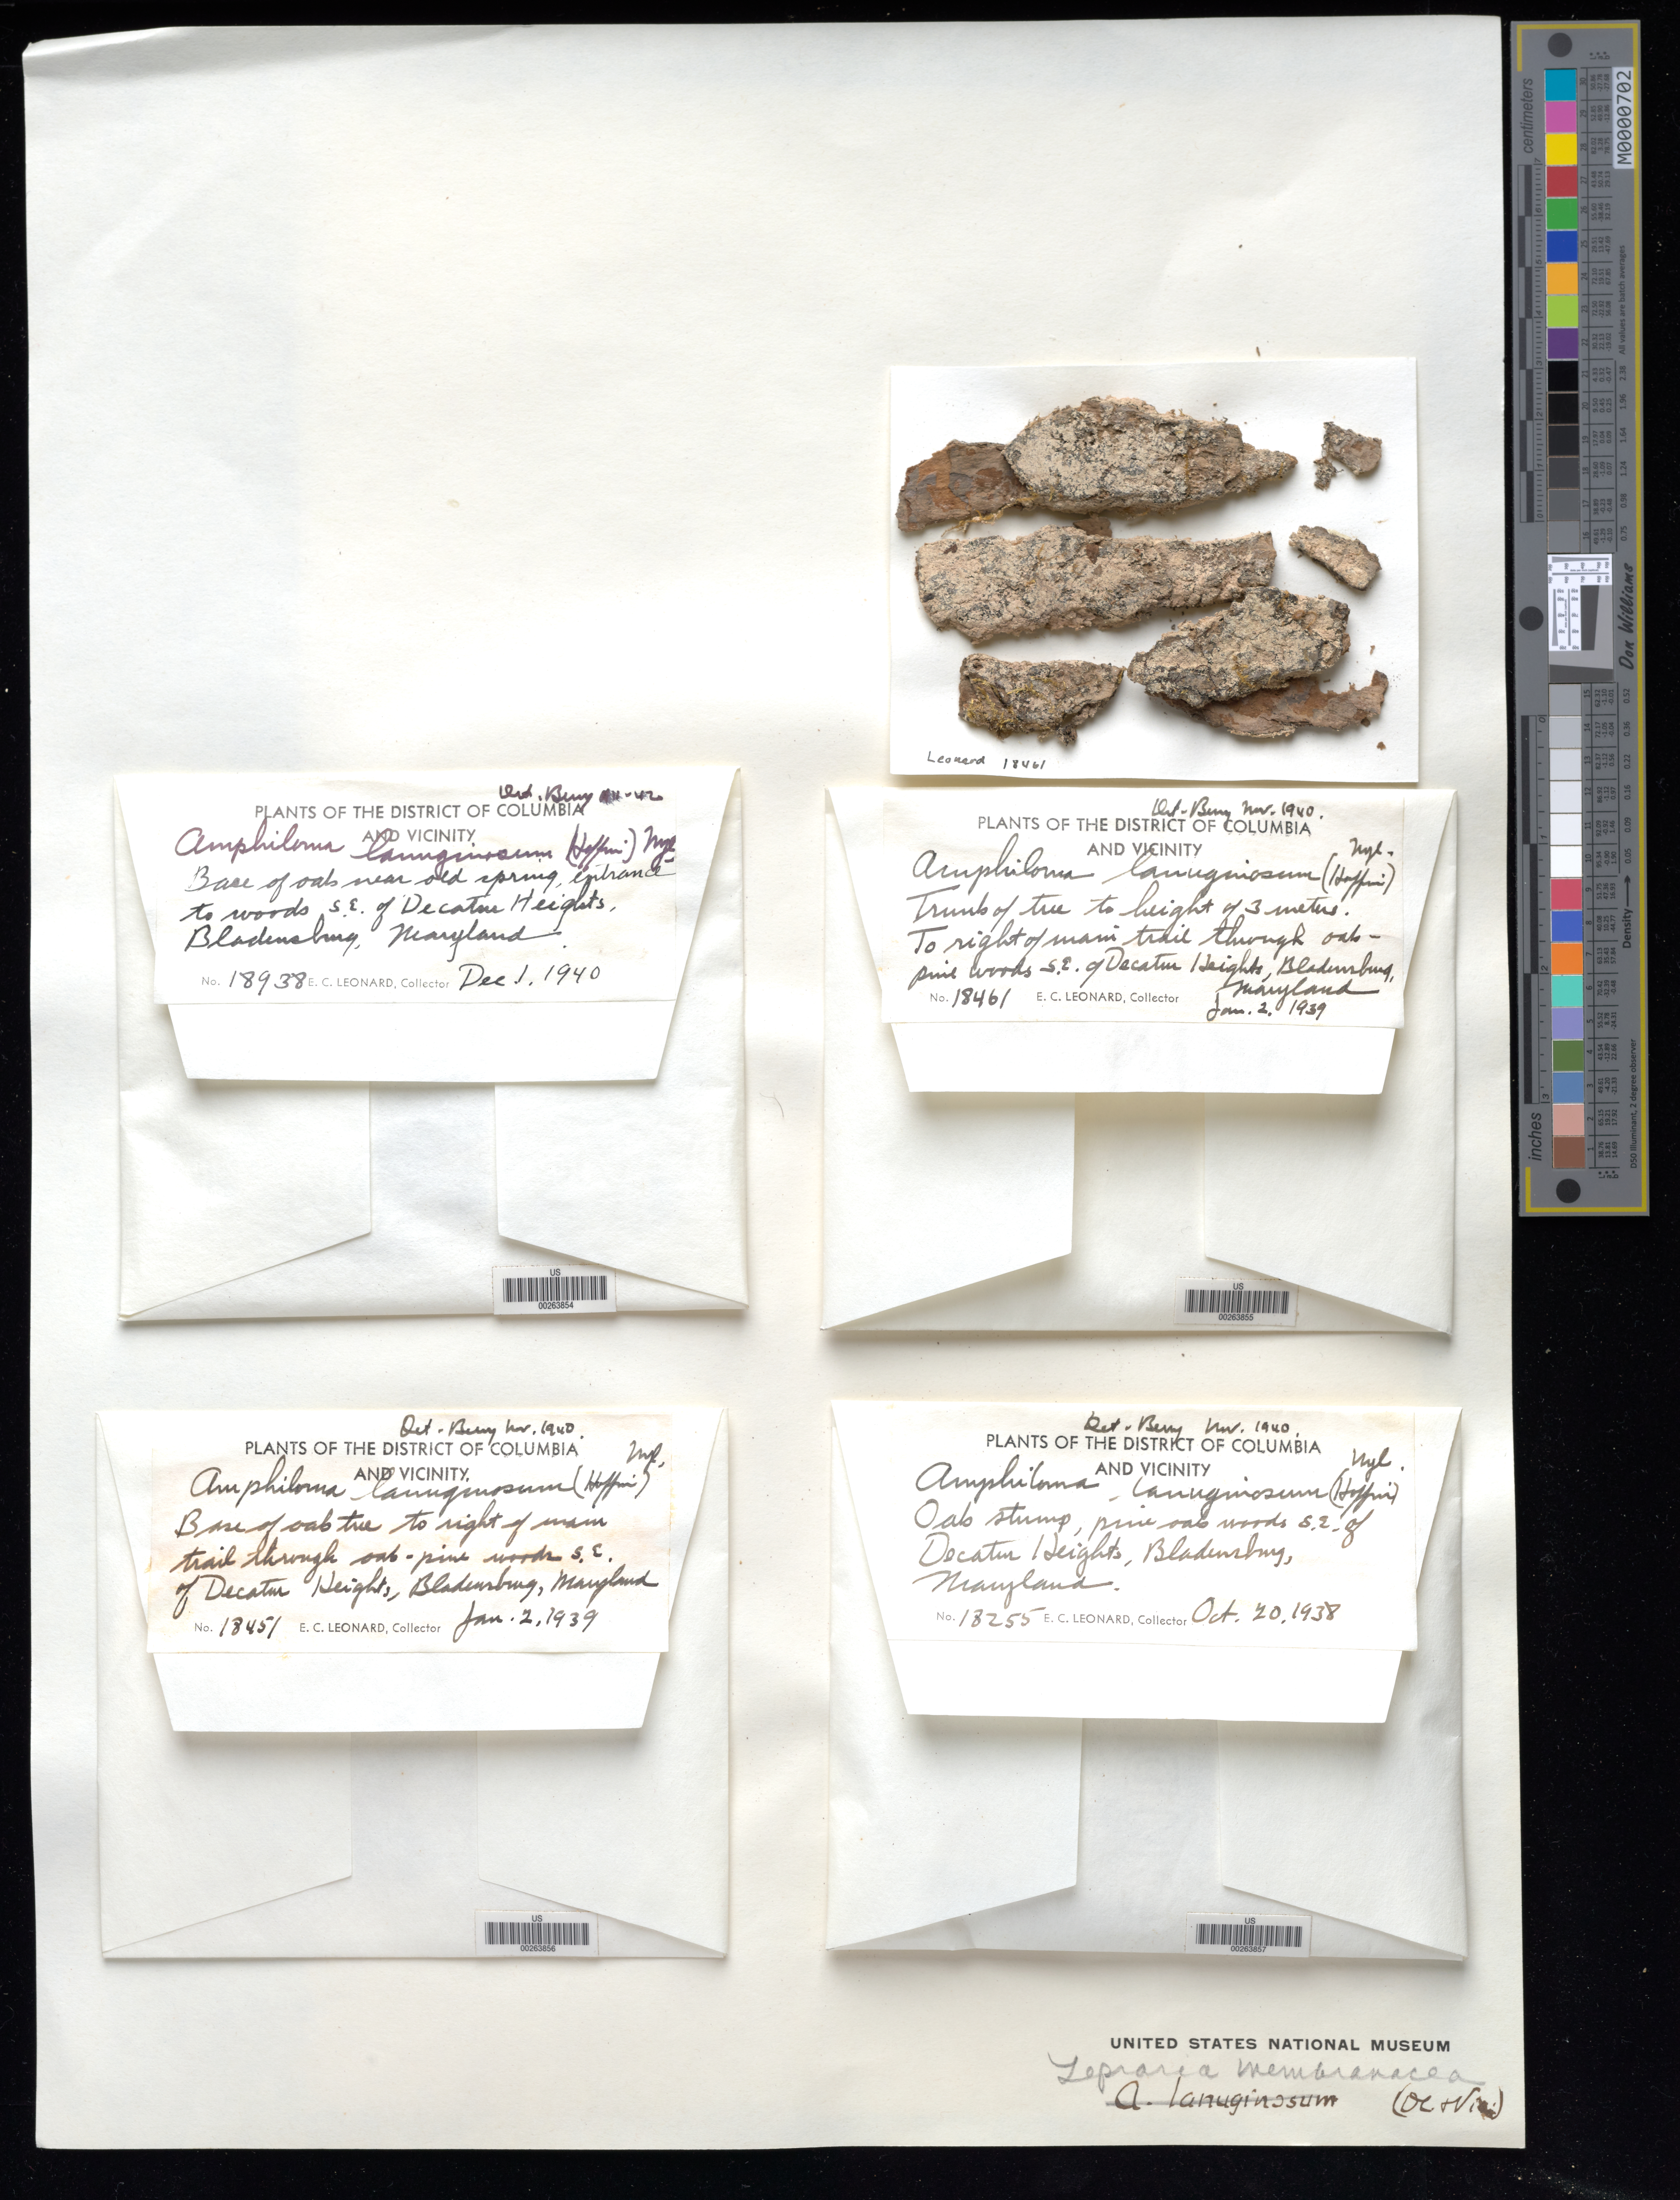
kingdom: Fungi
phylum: Ascomycota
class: Lecanoromycetes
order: Lecanorales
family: Stereocaulaceae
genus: Lepraria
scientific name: Lepraria membranacea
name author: (Dicks.) Vain.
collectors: E. C. Leonard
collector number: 18461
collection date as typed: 02 Jan 1939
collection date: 1939-01-02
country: United States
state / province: Maryland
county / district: Prince George's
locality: Bladensburg, se of Decatur Heights Bladensburg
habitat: Trunk of tree to ht of 3 ft